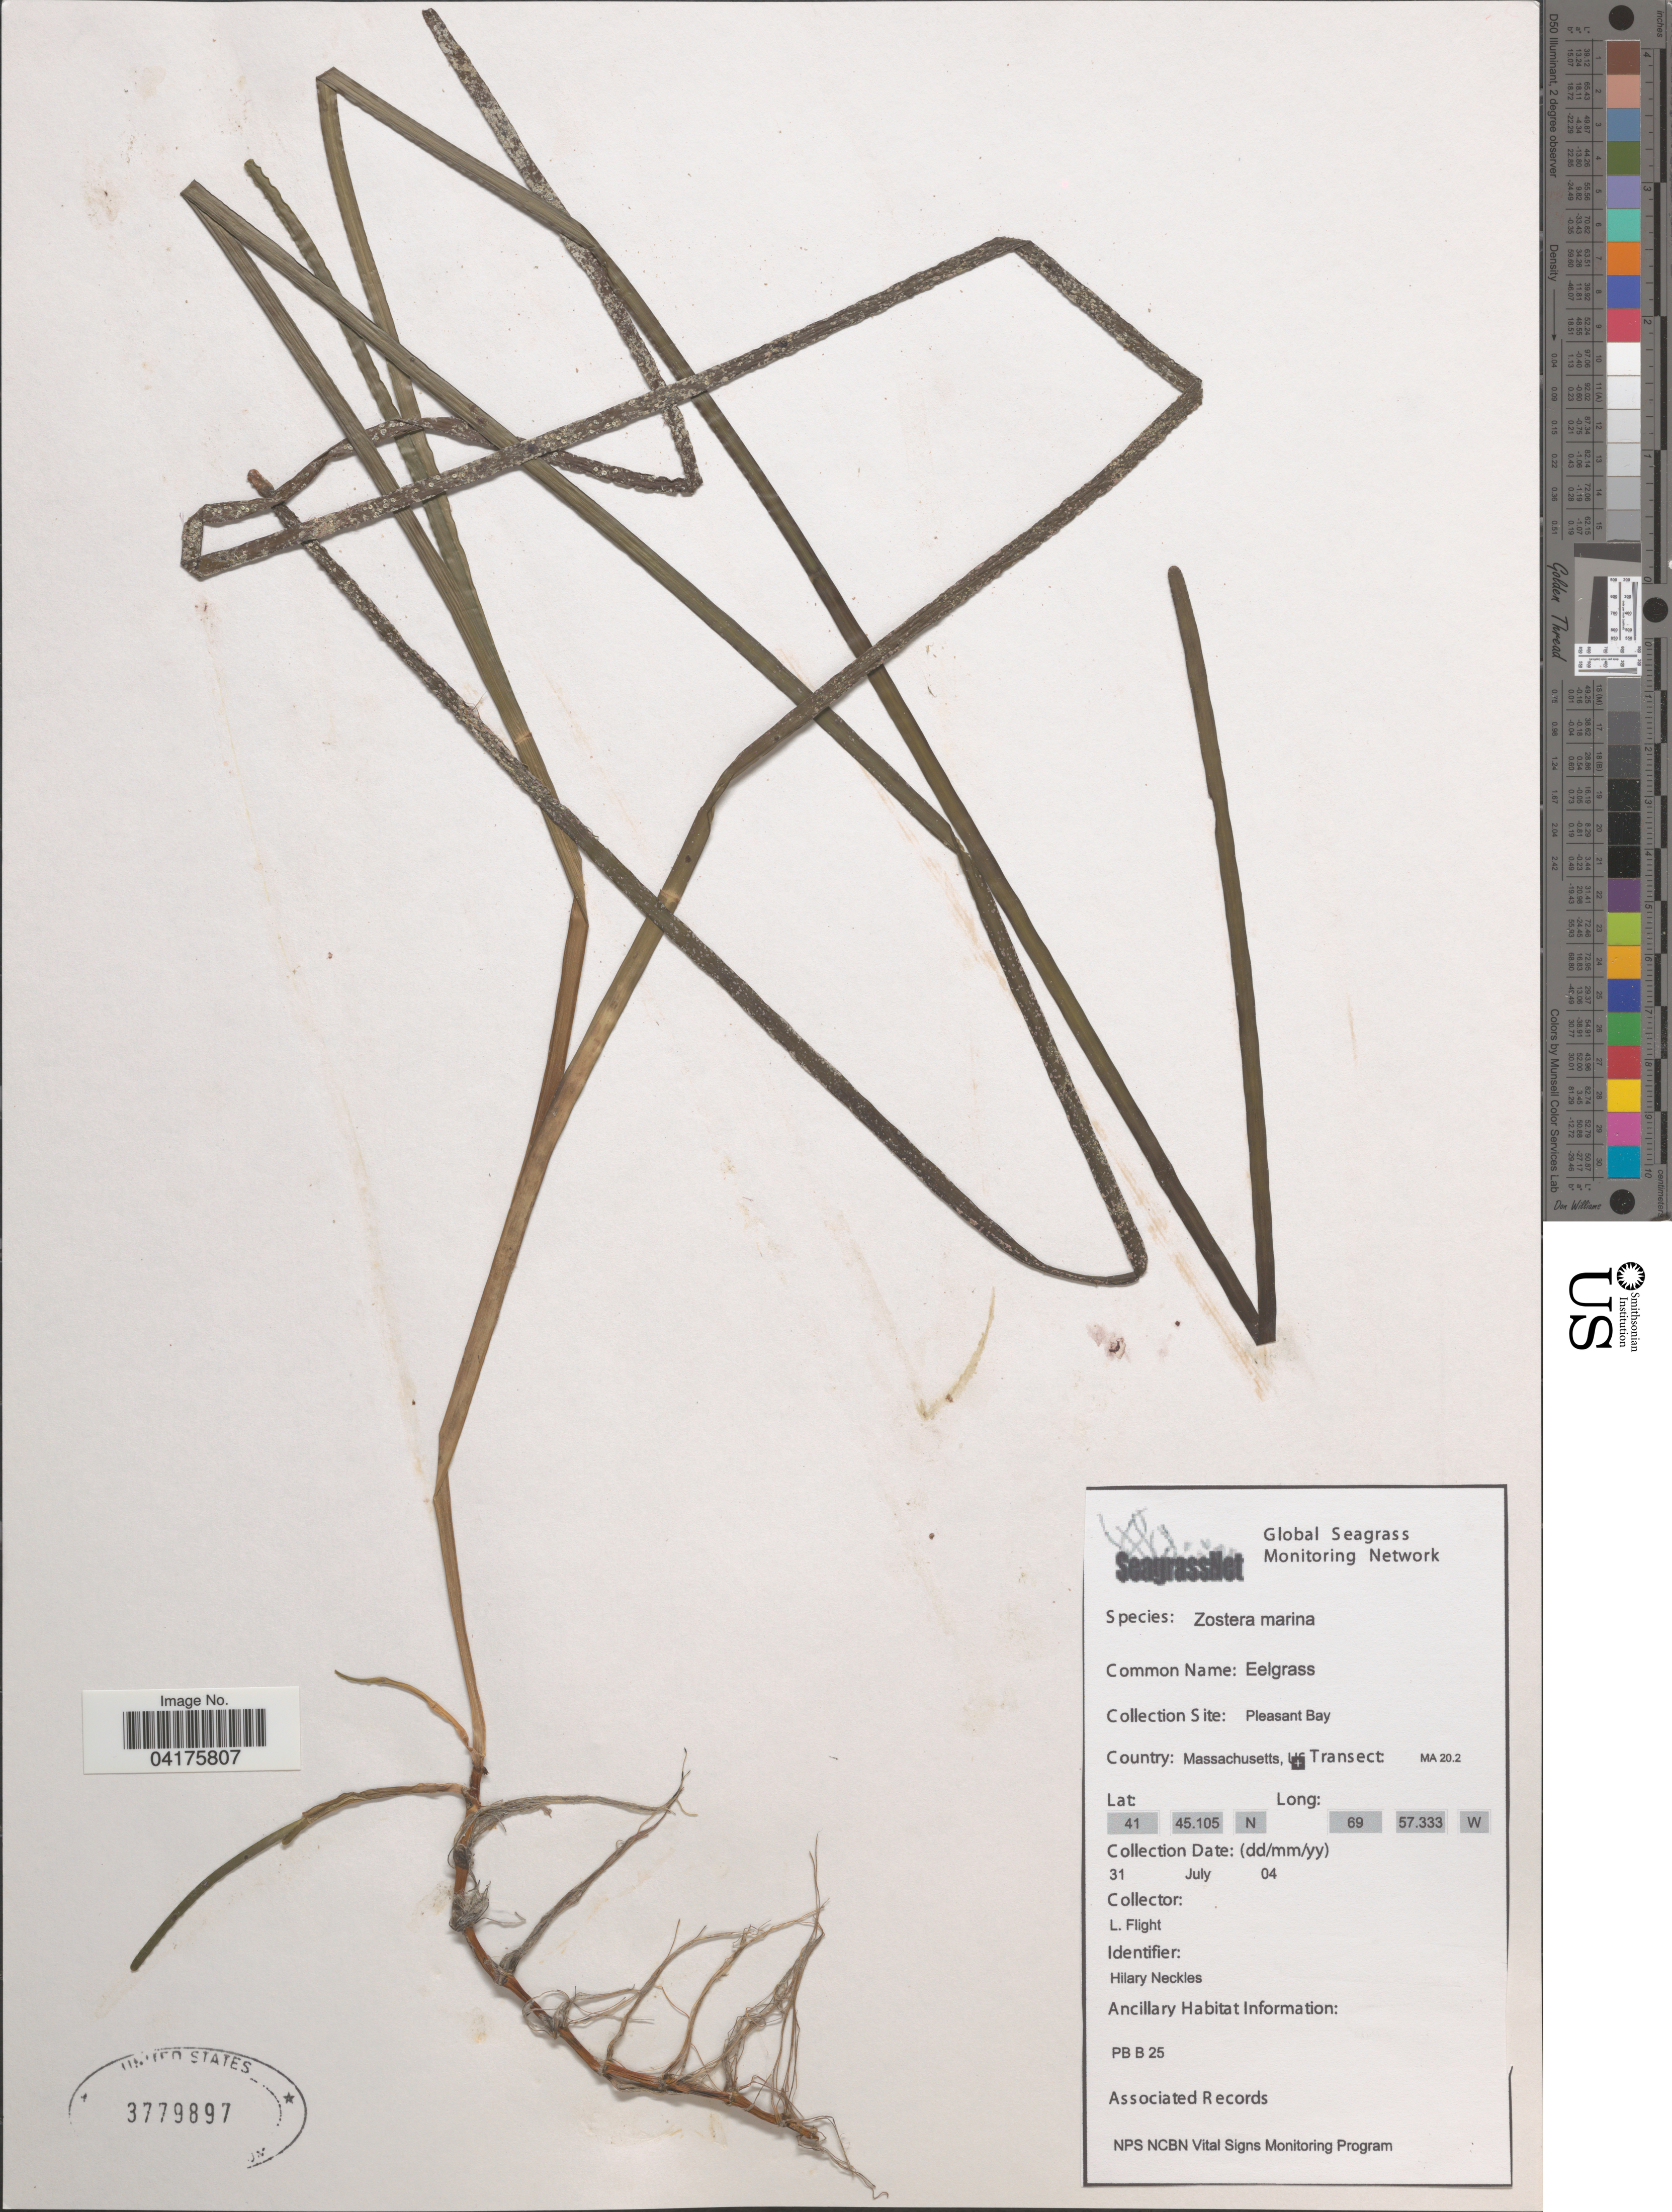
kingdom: Plantae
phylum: Tracheophyta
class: Liliopsida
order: Alismatales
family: Zosteraceae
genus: Zostera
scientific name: Zostera marina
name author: L.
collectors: L. Flight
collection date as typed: Transcribed d/m/y: 31/7/4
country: United States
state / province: Massachusetts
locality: Pleasant Bay.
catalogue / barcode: US 3779897